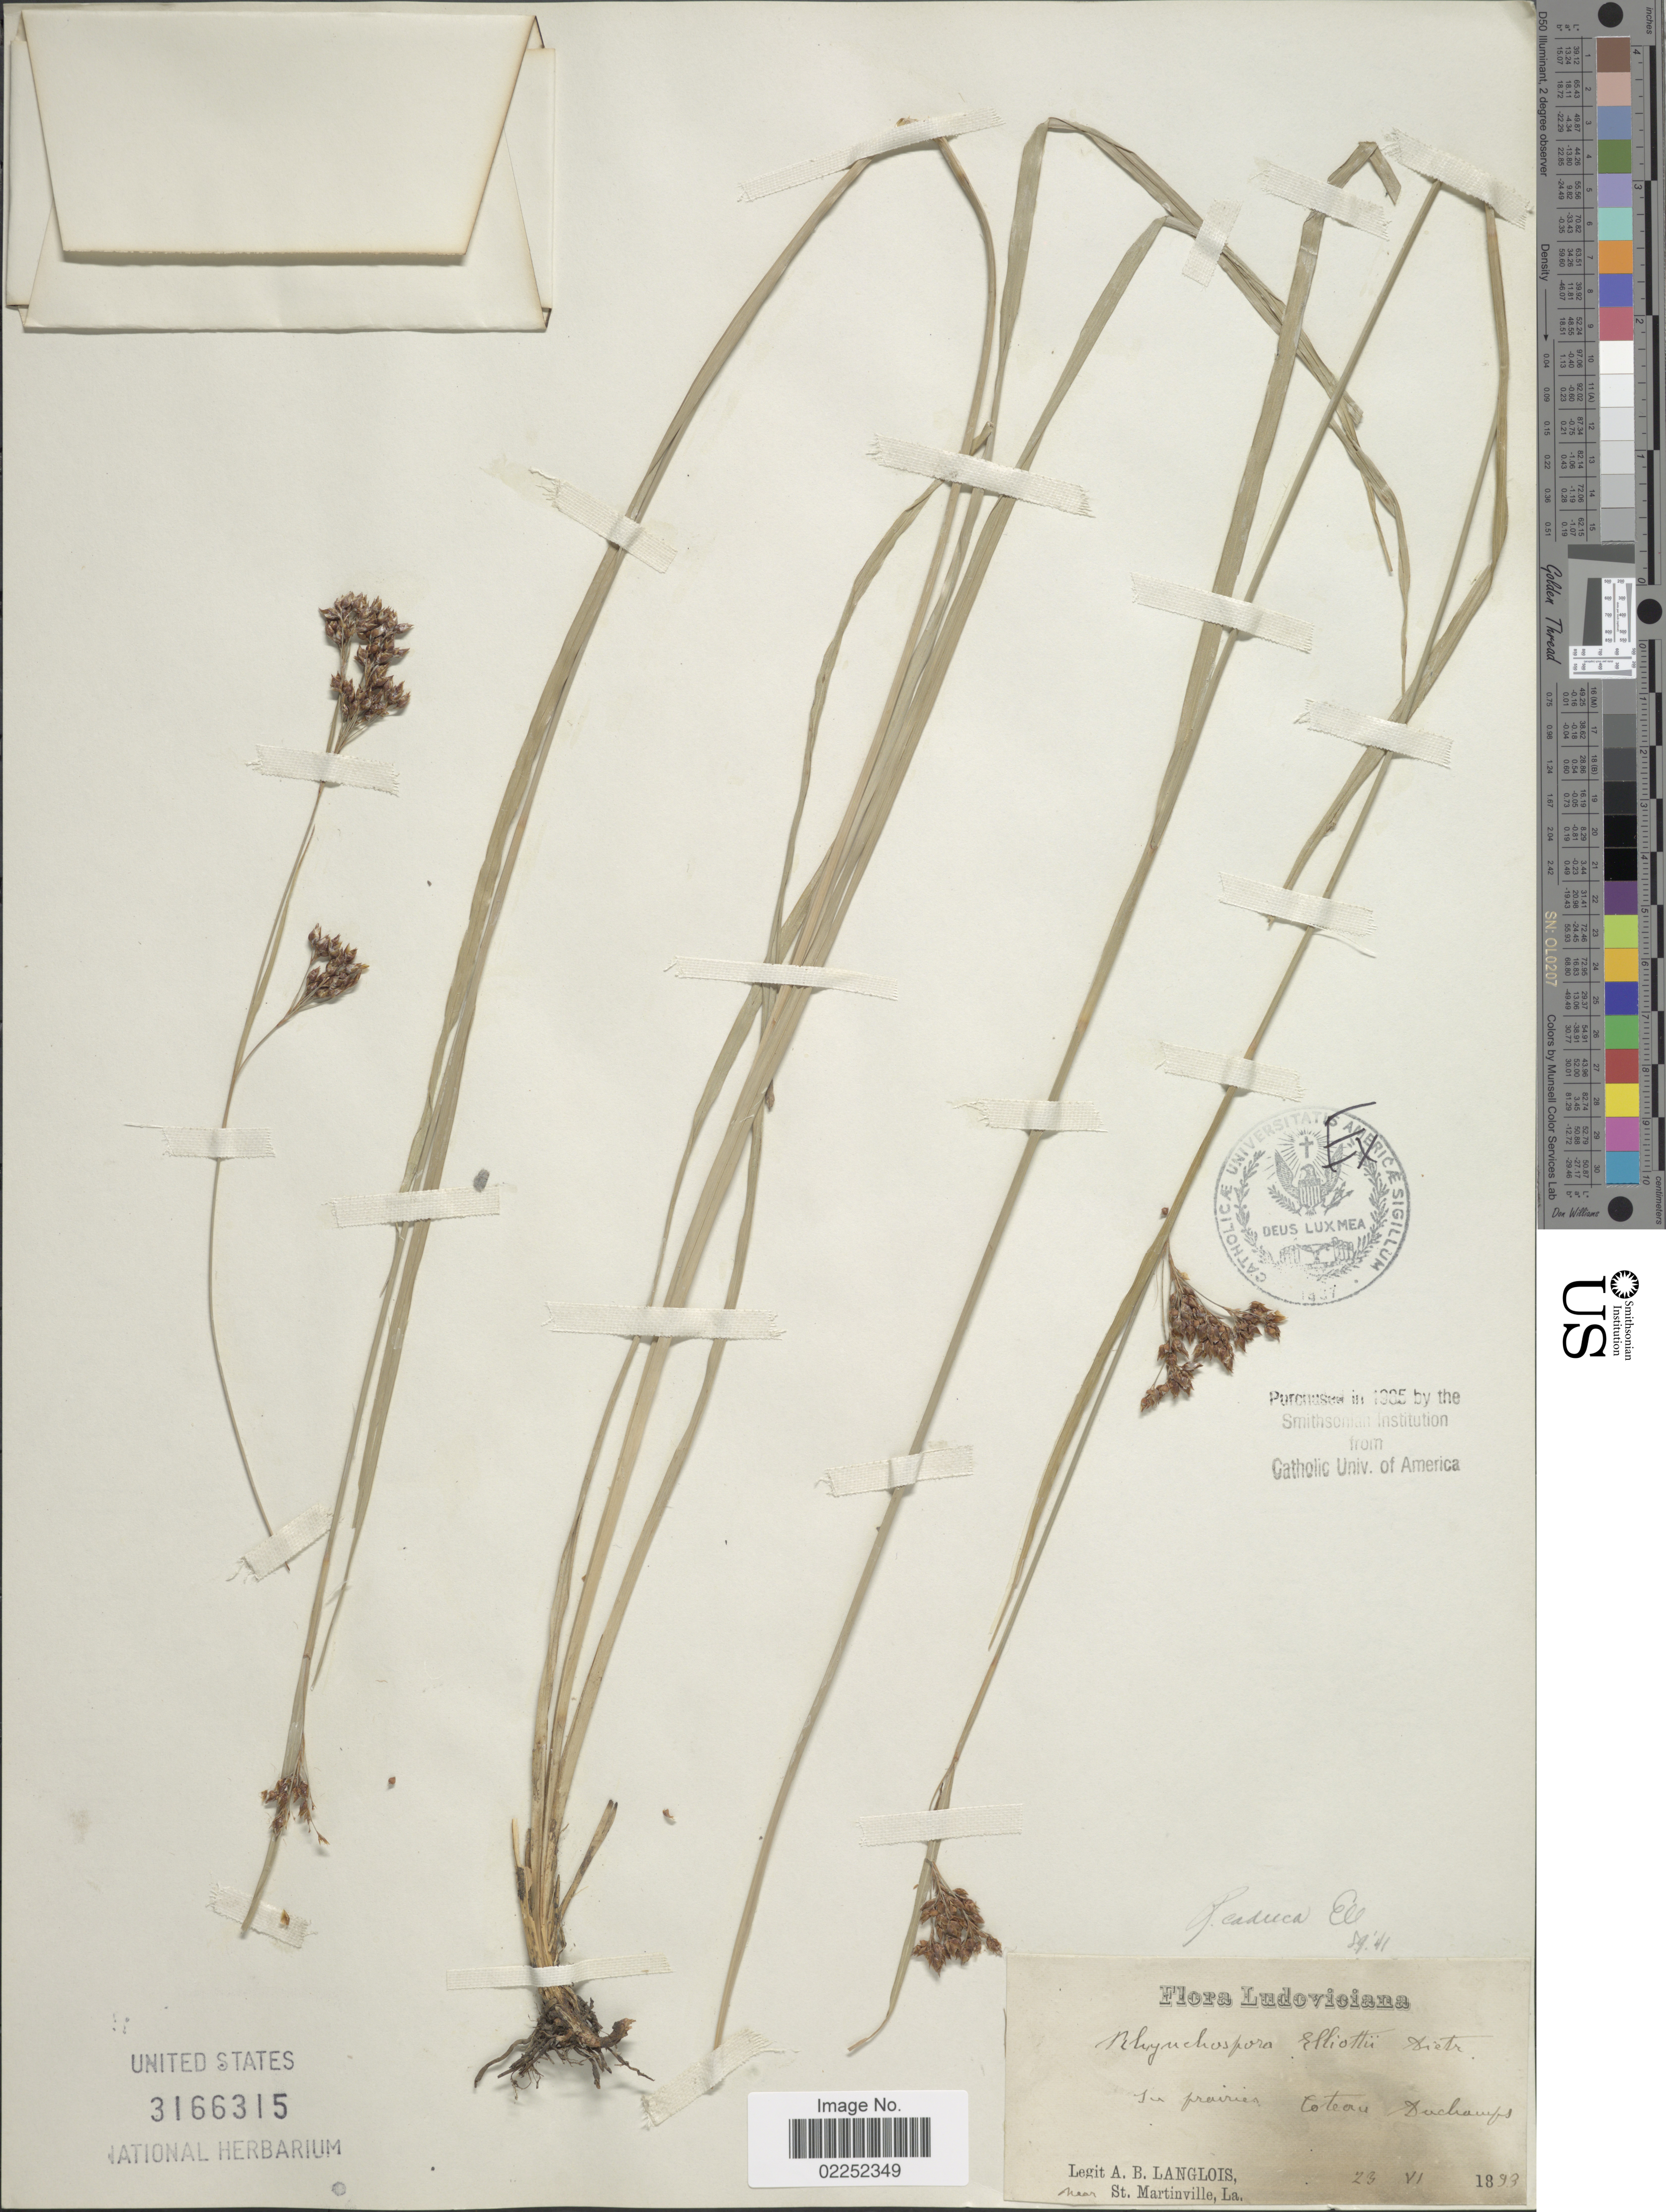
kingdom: Plantae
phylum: Tracheophyta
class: Liliopsida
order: Poales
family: Cyperaceae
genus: Rhynchospora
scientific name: Rhynchospora caduca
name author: Elliott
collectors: A. Langlois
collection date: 1893-06-23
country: United States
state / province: Louisiana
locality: Ludoviciana, In prairies, Coteau Duchamps, near St Martinville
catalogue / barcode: US 3166315